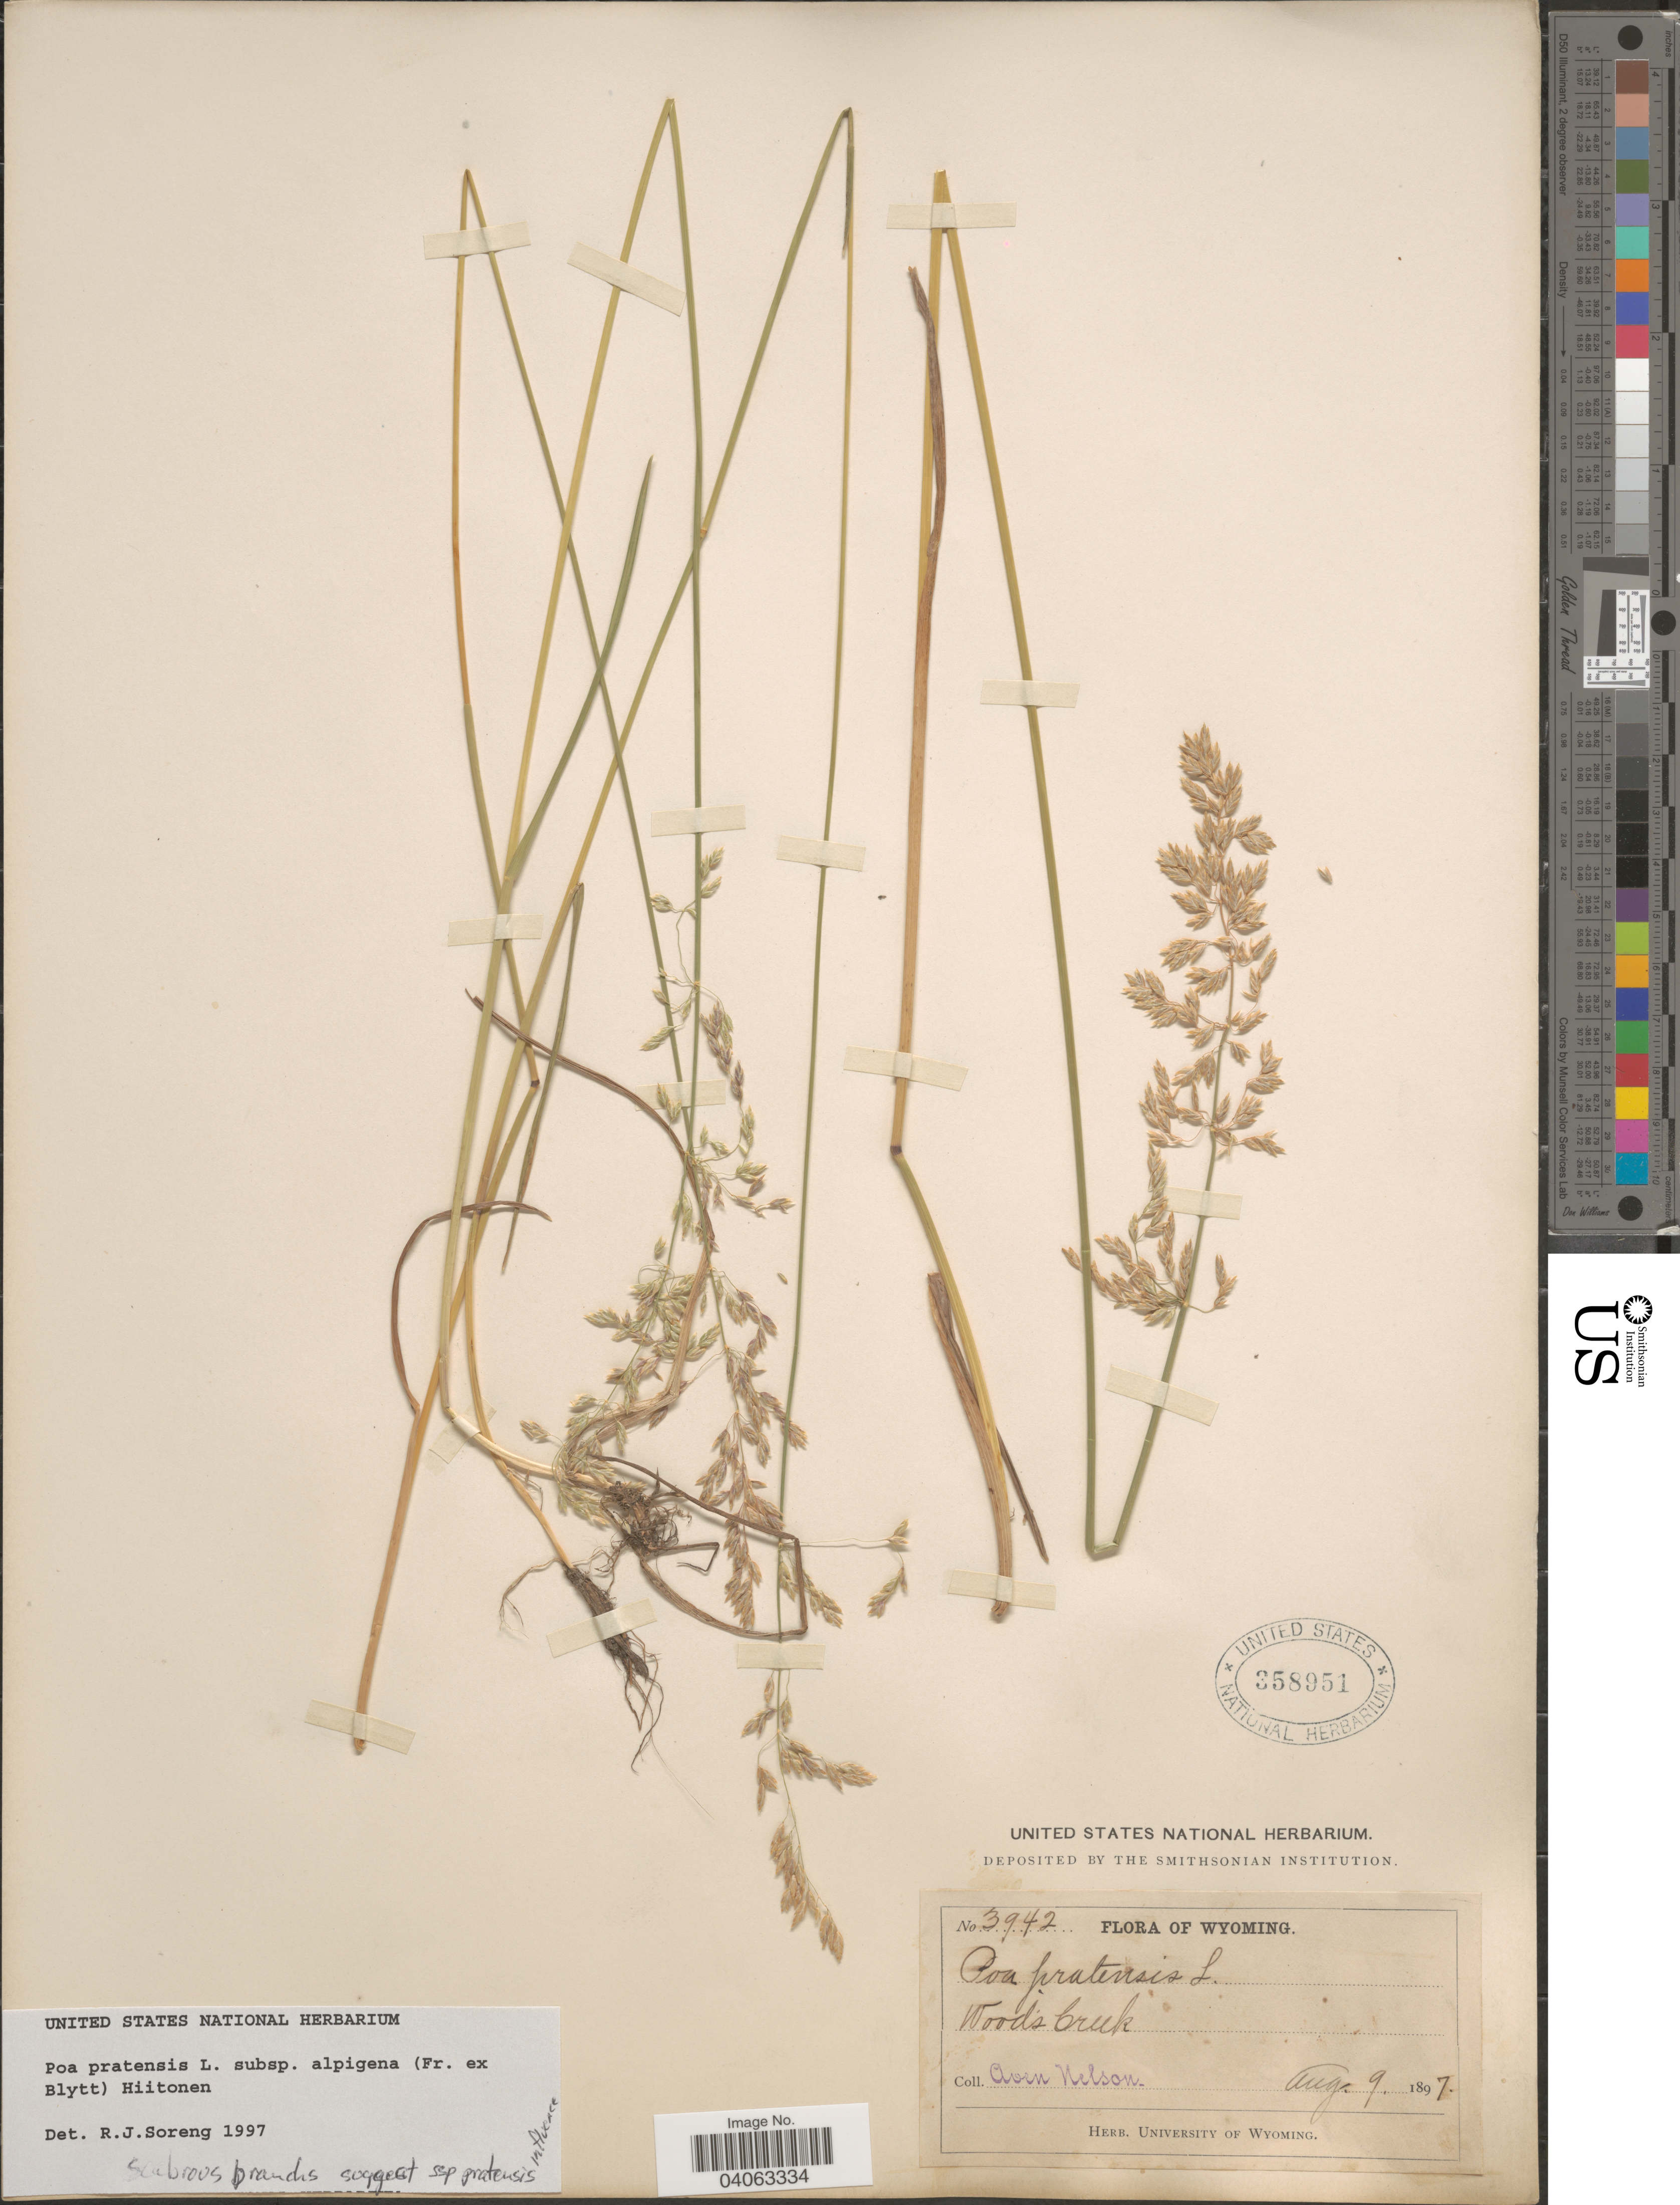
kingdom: Plantae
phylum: Tracheophyta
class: Liliopsida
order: Poales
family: Poaceae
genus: Poa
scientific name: Poa pratensis subsp. alpigena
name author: (Lindm.) Hiitonen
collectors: A. Nelson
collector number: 3942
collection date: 1897-08-09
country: United States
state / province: Wyoming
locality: Woods Creek.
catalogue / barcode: US 358951